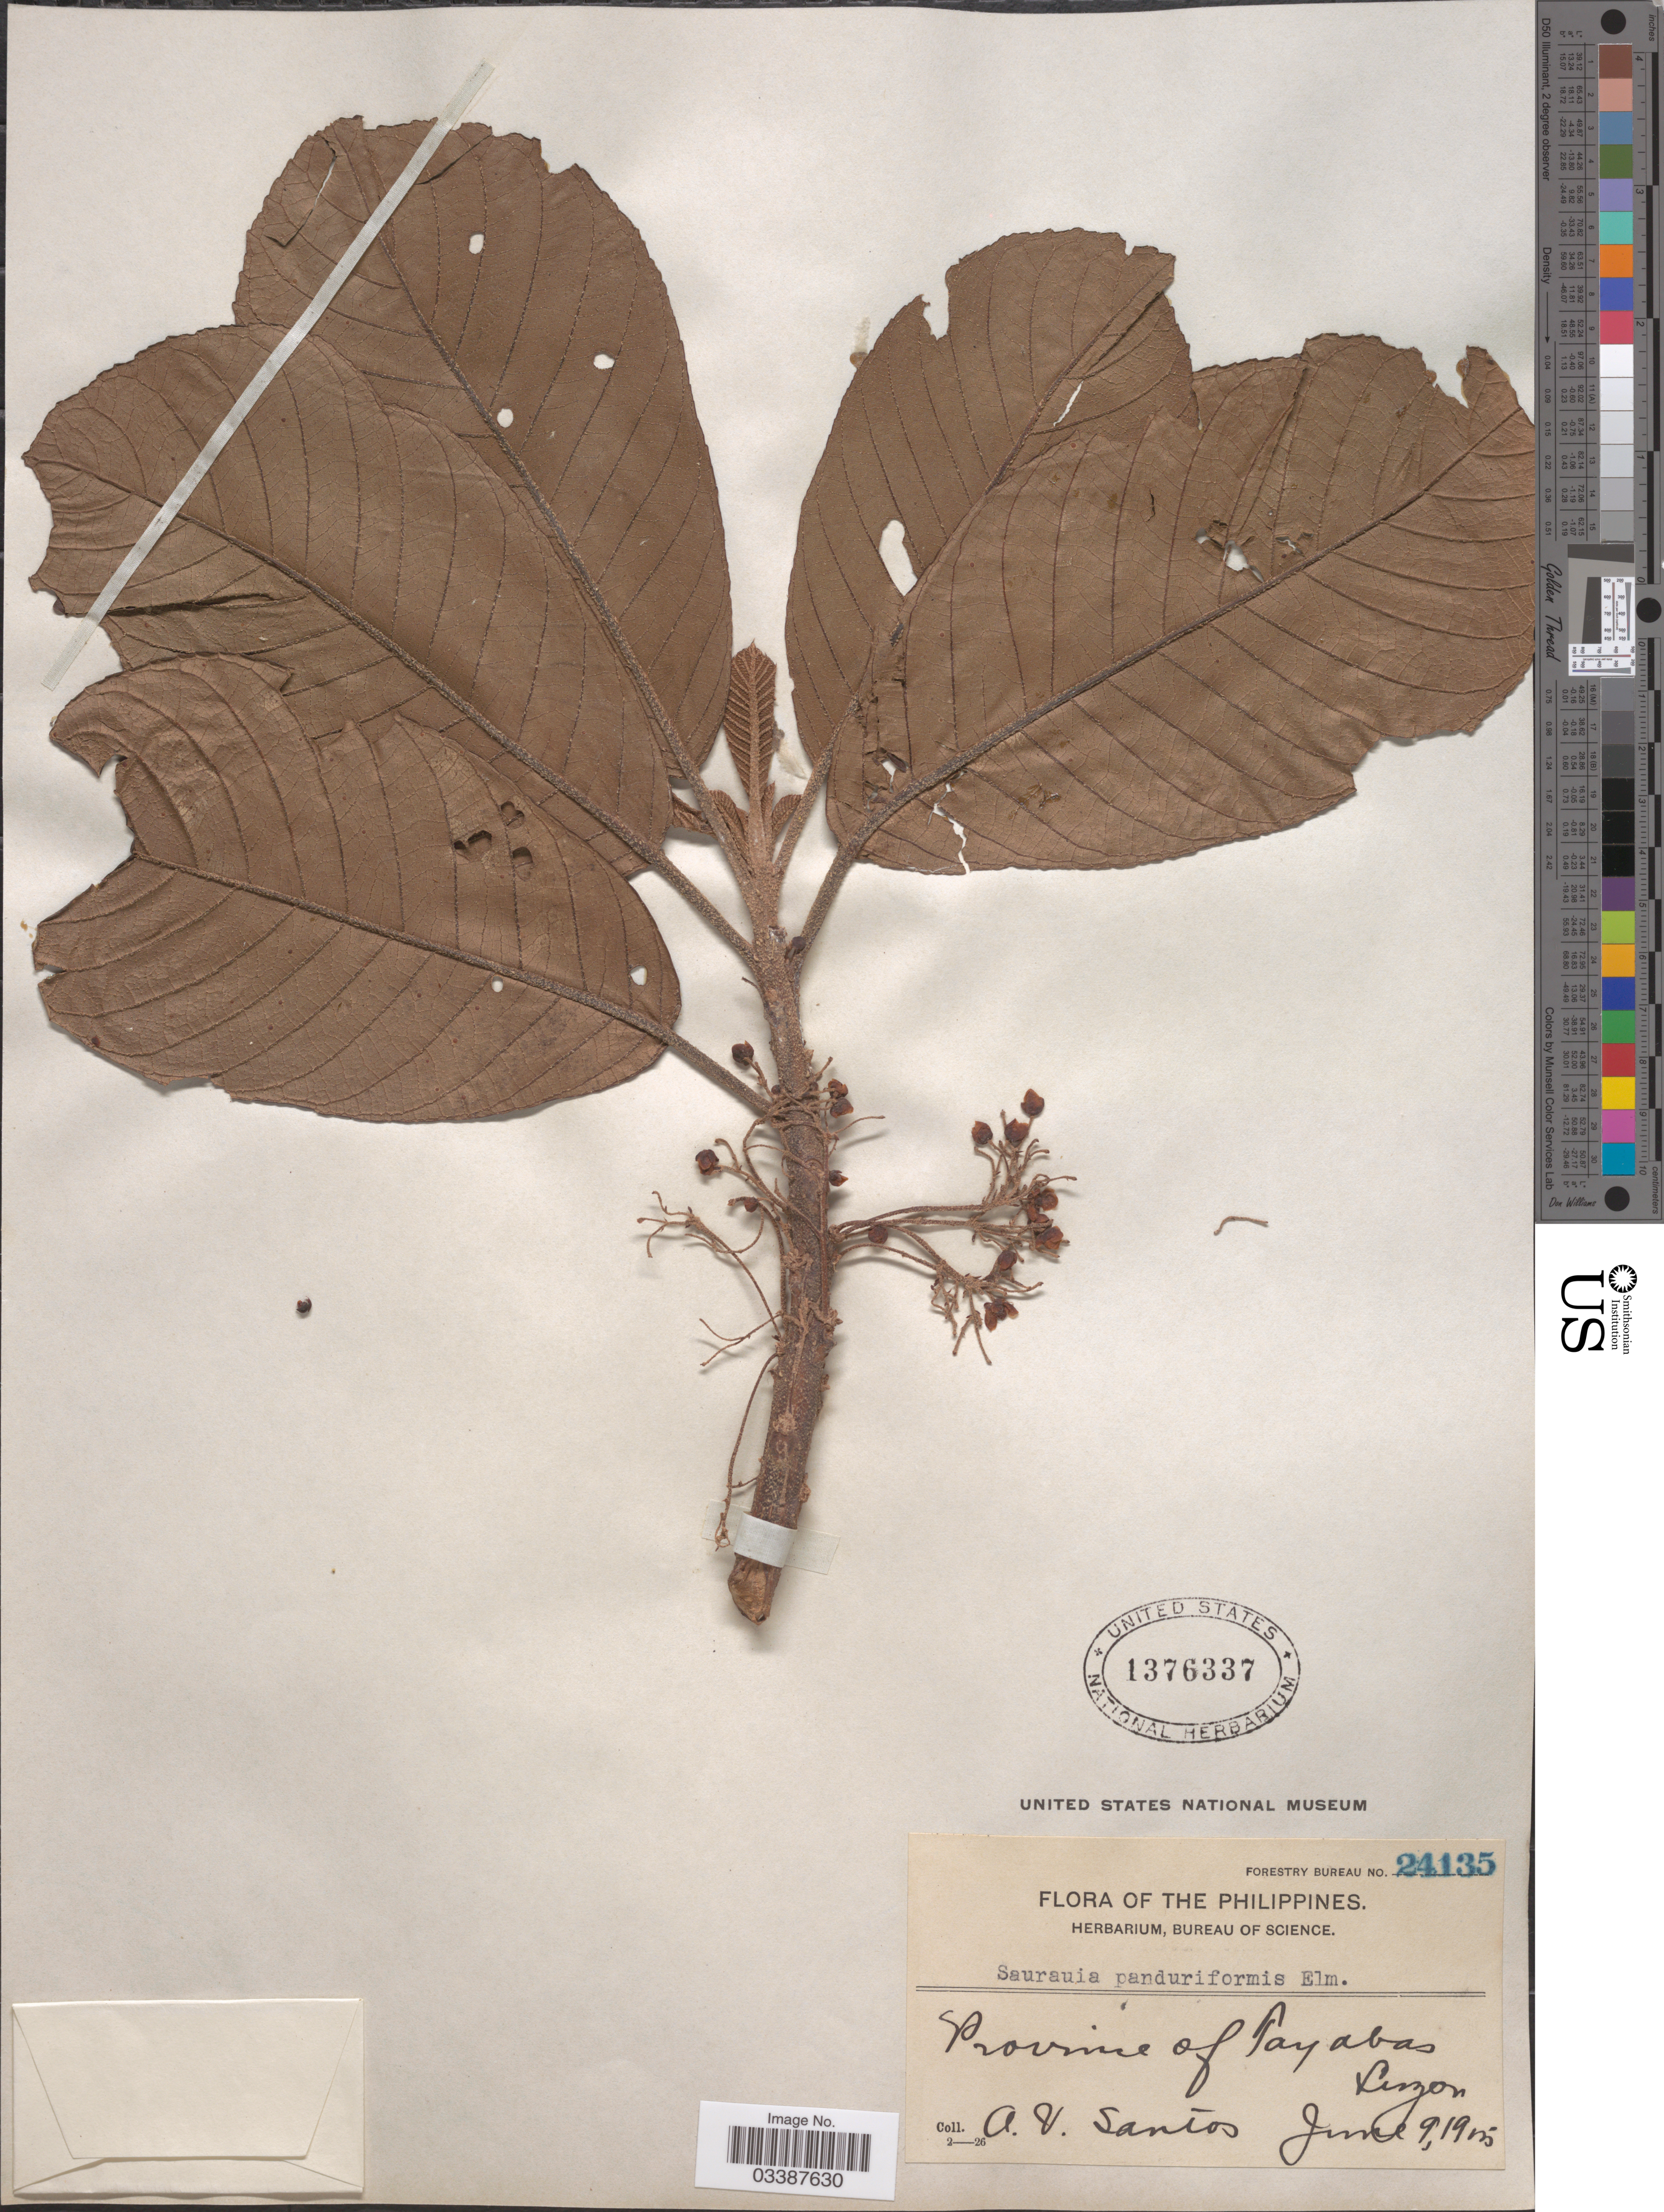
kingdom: Plantae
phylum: Tracheophyta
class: Magnoliopsida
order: Ericales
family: Actinidiaceae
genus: Saurauia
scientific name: Saurauia panduriformis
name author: Elmer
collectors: A. Santos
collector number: Forestry Bureau 24135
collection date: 1915-06-09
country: Philippines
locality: Province of Tayabas, Luzon.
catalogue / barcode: US 1376337